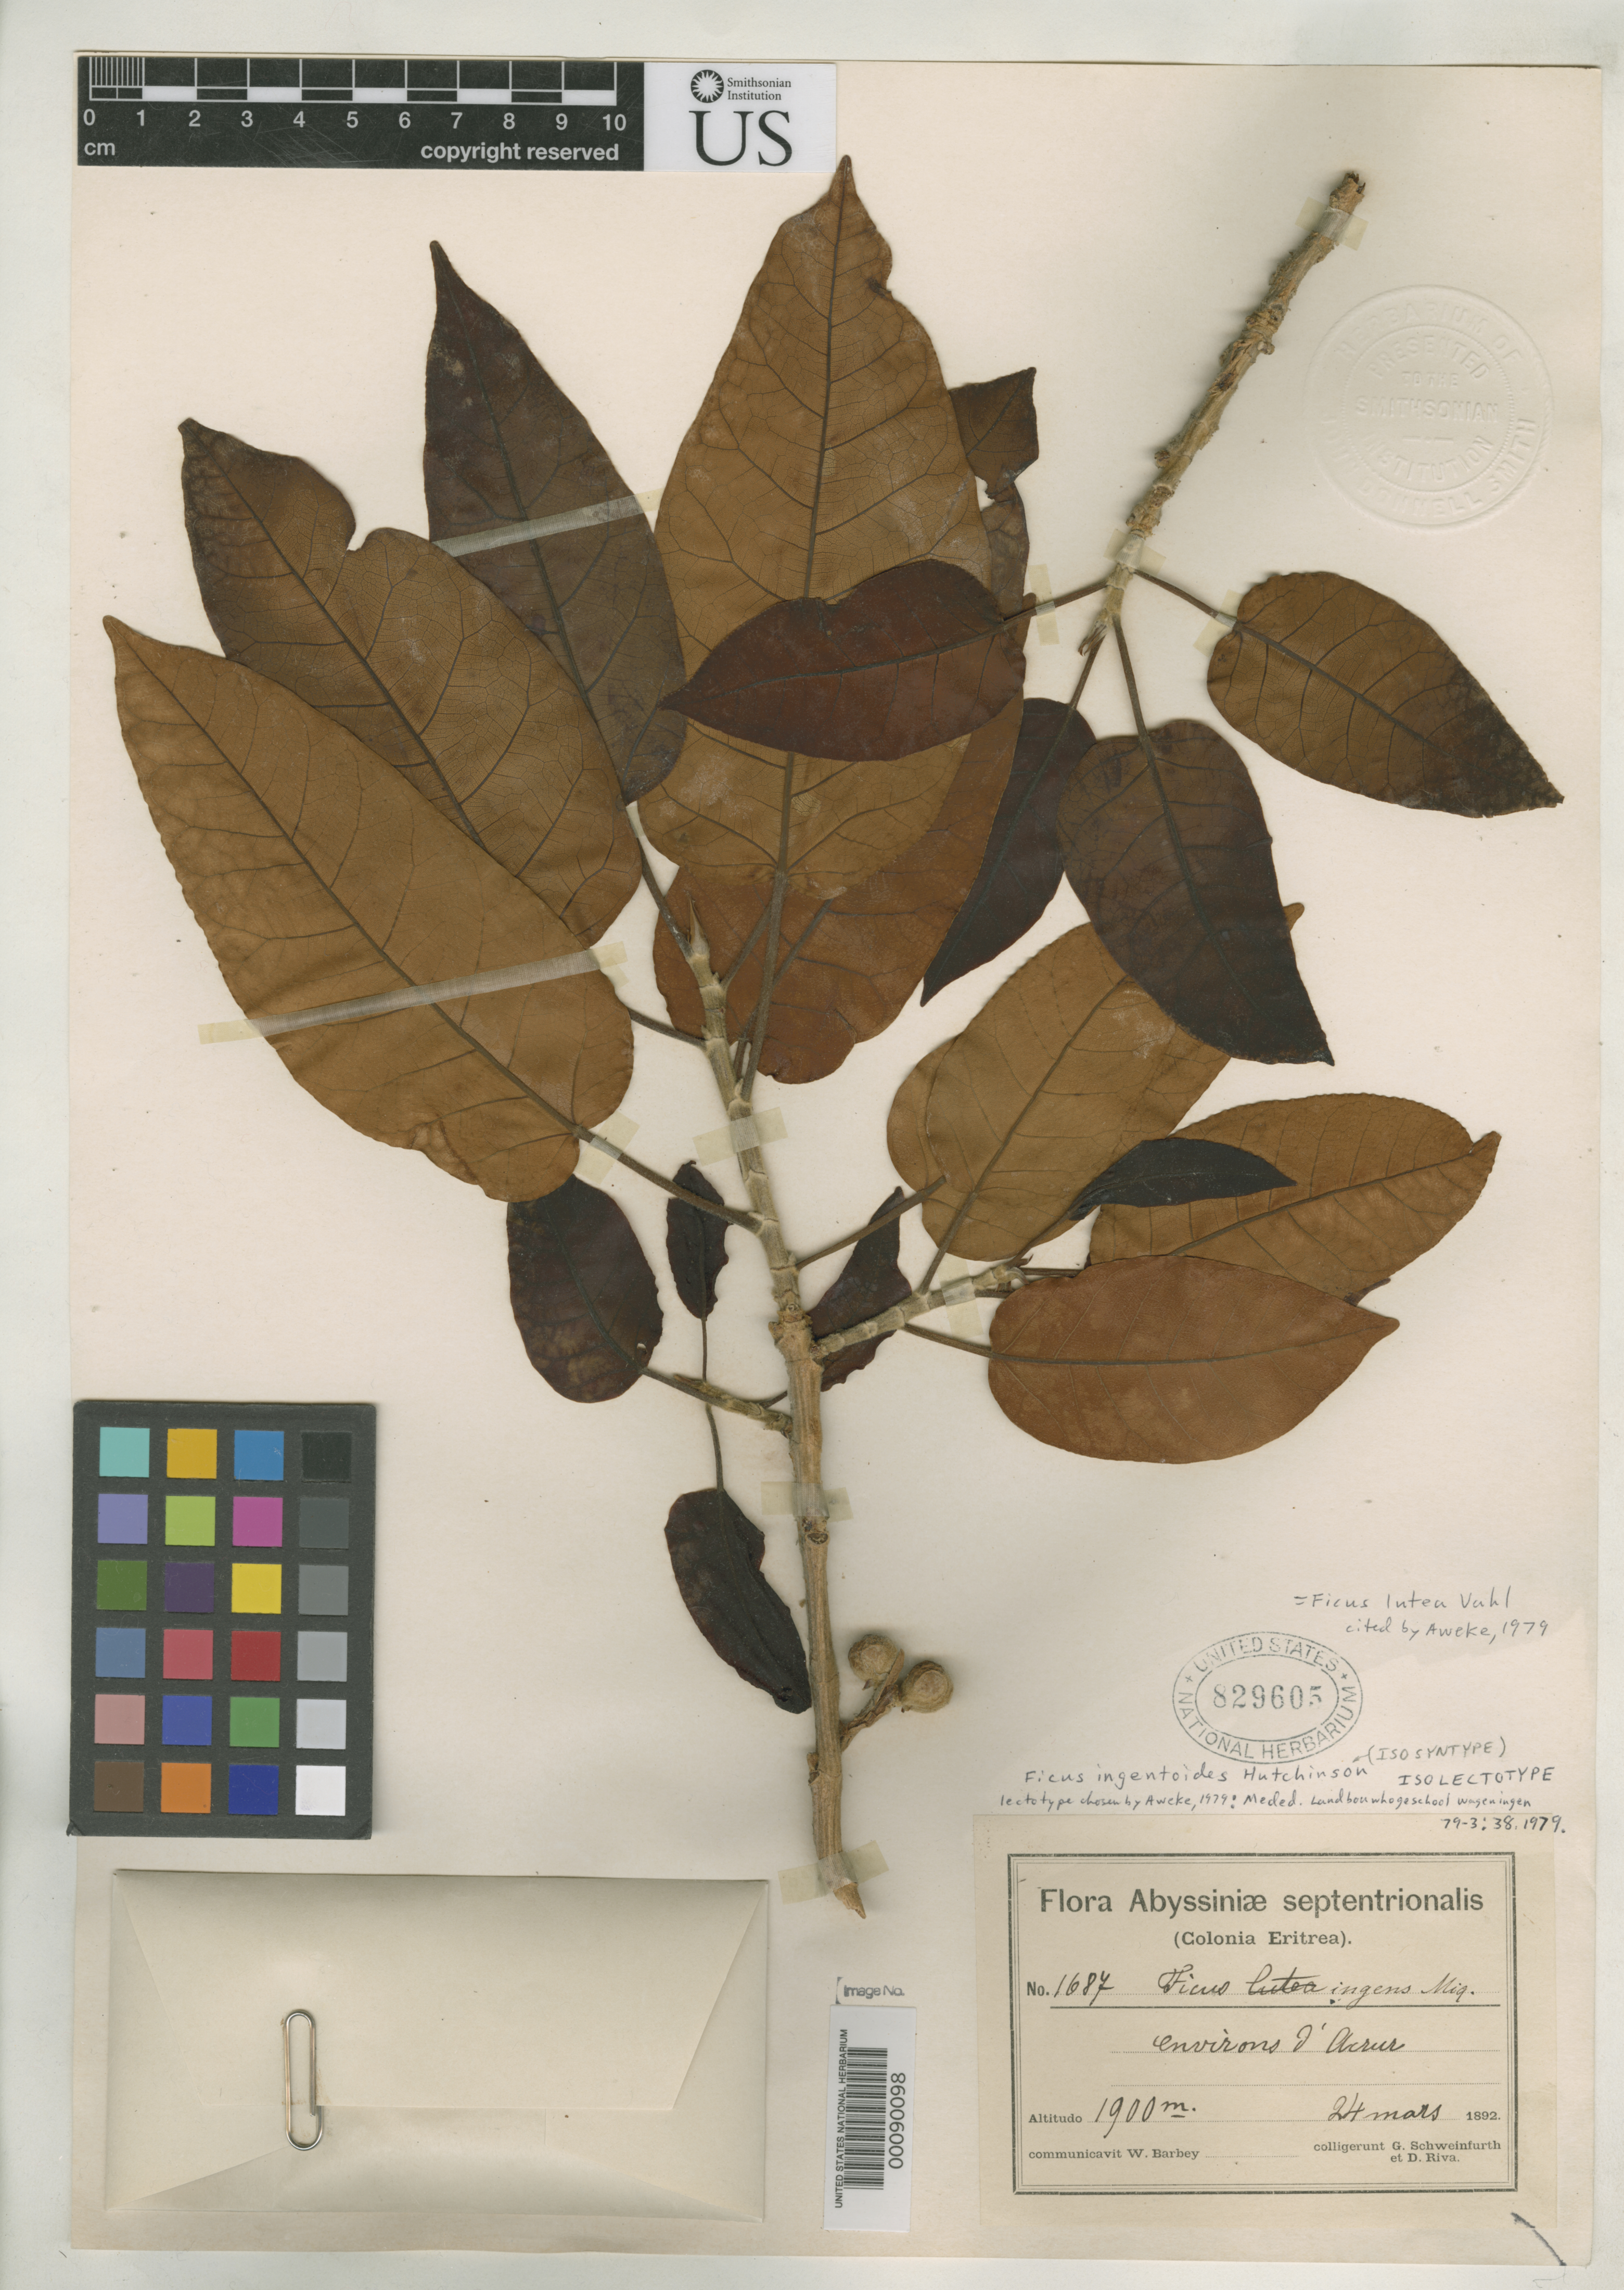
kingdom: Plantae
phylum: Tracheophyta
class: Magnoliopsida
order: Rosales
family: Moraceae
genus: Ficus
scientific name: Ficus ingentoides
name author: Hutch.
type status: Isosyntype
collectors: G. A. Schweinfurth & D. Riva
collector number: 1687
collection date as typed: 24 Mar 1892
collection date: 1892-03-24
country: Ethiopia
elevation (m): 1900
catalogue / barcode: US 829605